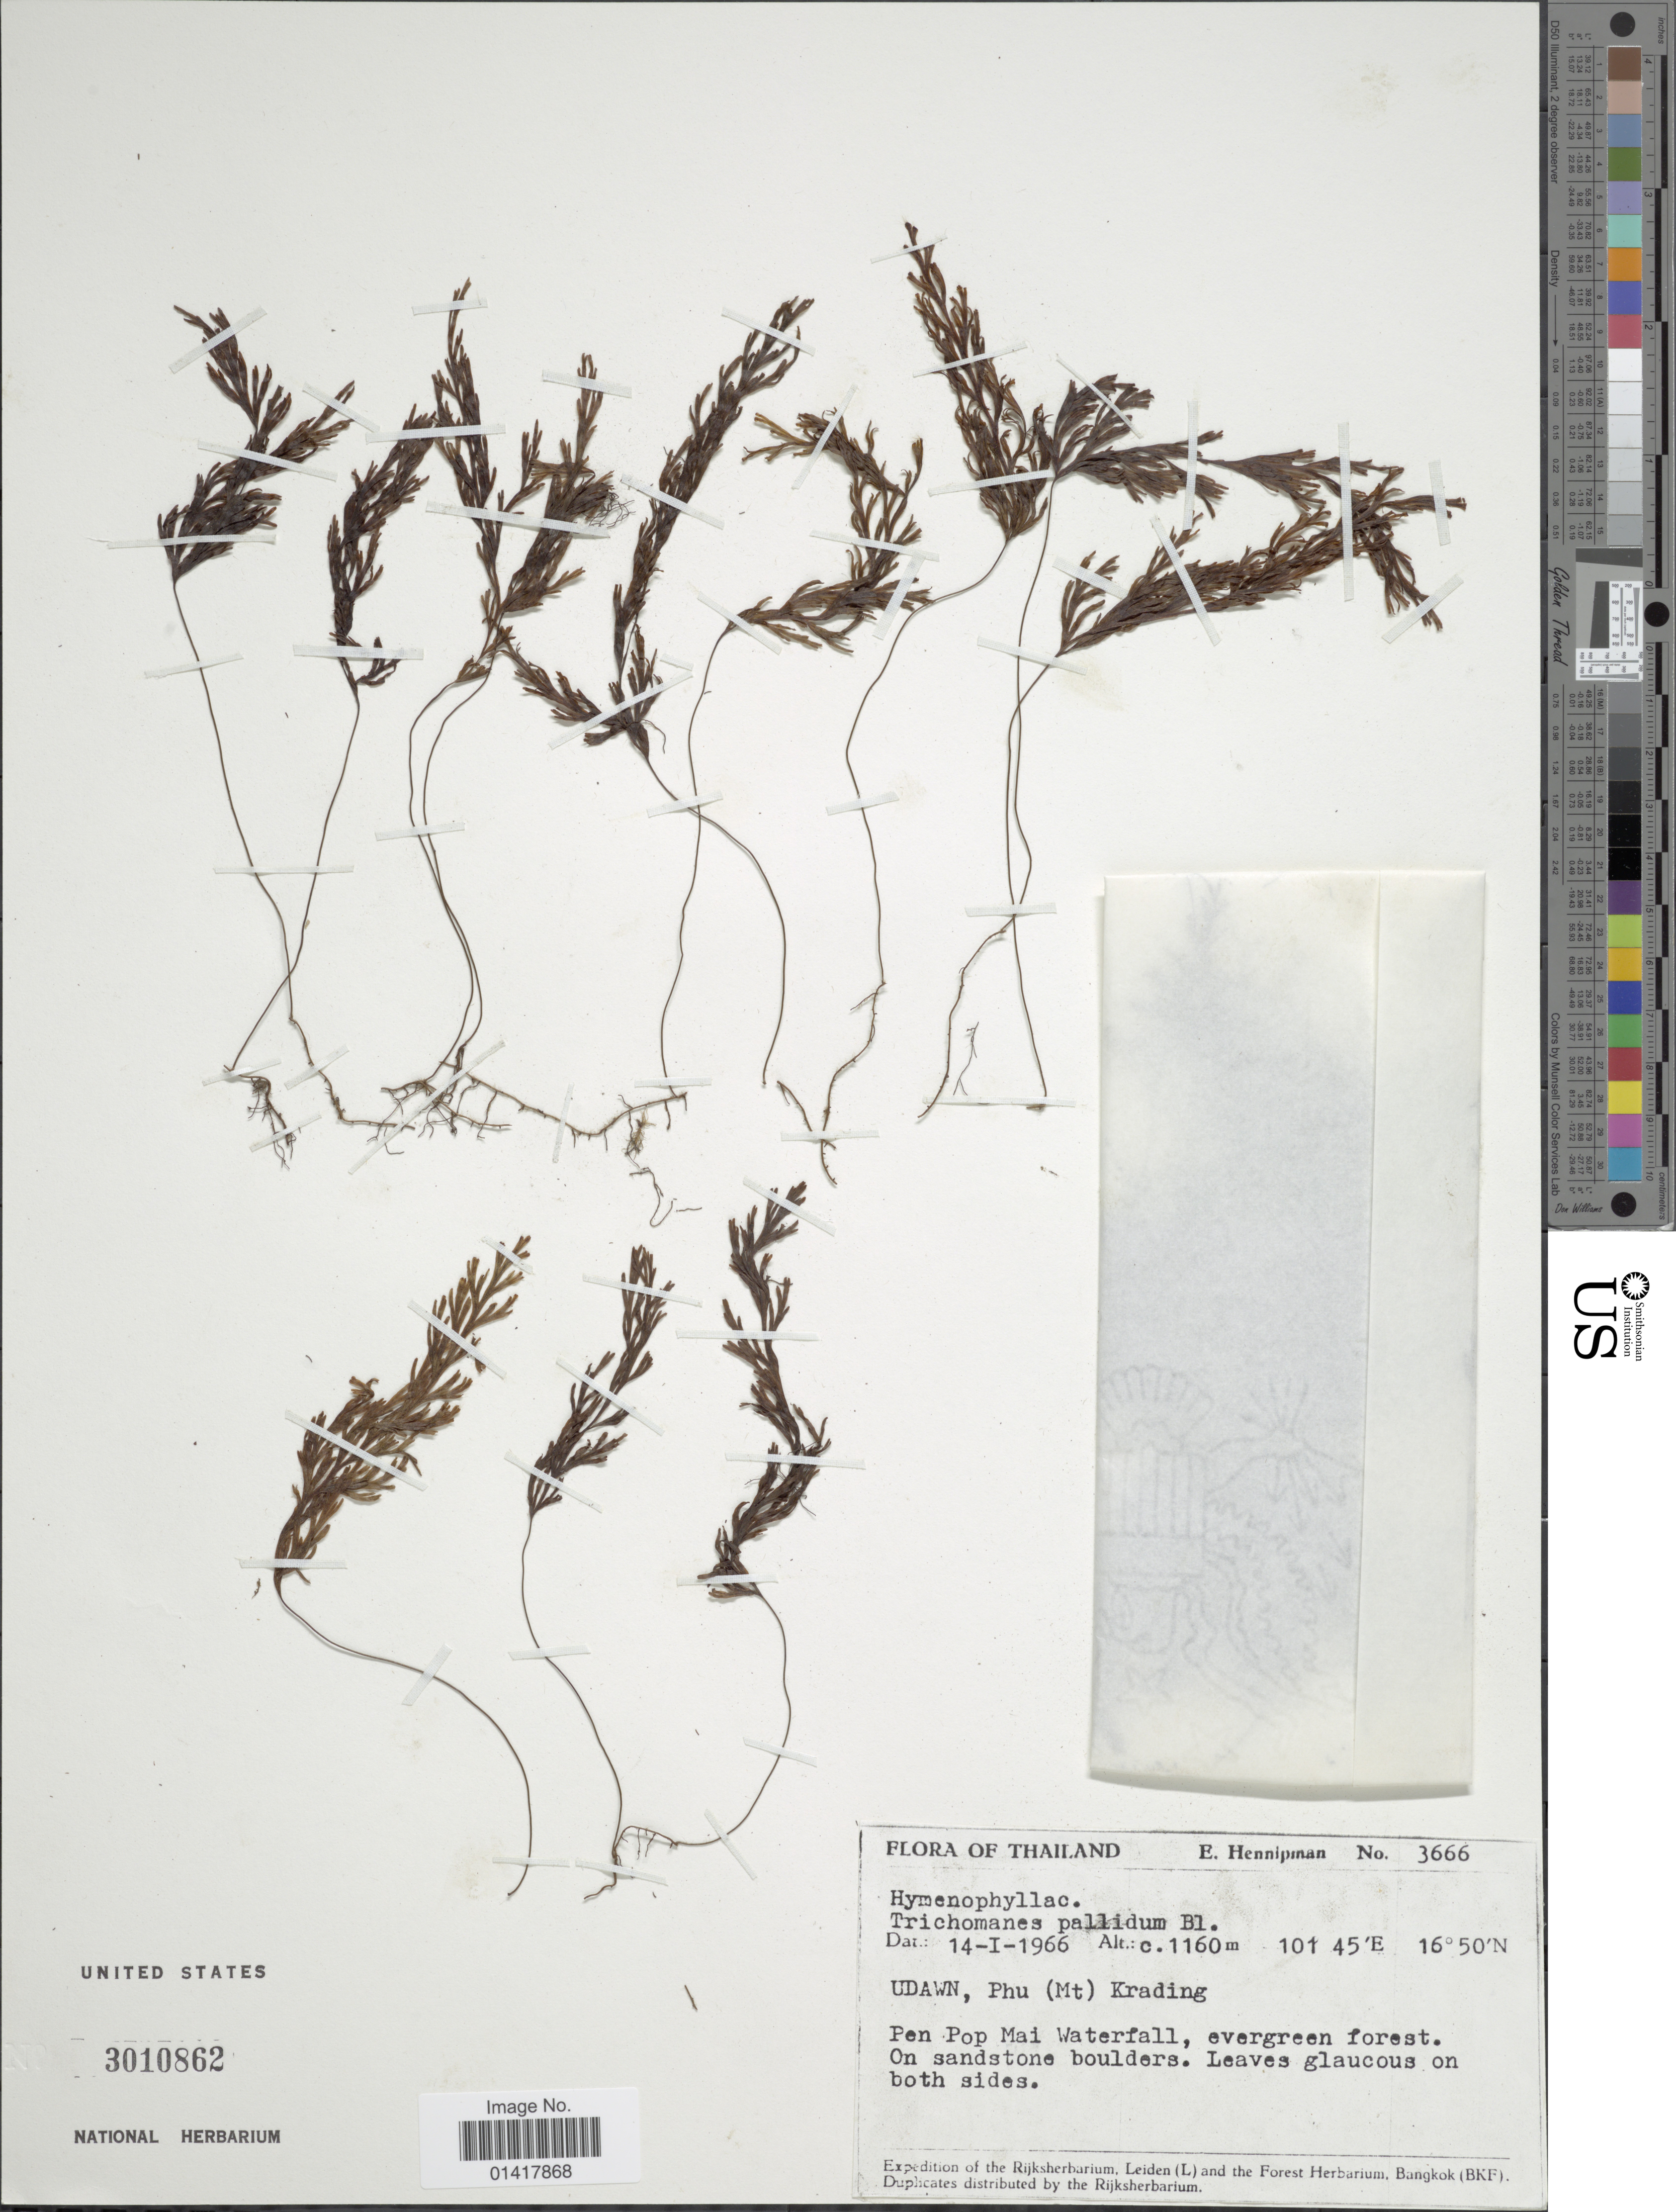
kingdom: Plantae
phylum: Tracheophyta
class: Polypodiopsida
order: Hymenophyllales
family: Hymenophyllaceae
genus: Hymenophyllum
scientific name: Hymenophyllum pallidum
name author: (Blume) Ebihara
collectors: E. Hennipman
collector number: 3666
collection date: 1966-01-14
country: Thailand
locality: Udawn, Phu (Mt) Krading. Pen Pop mai Waterfall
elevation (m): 1160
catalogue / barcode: US 3010862